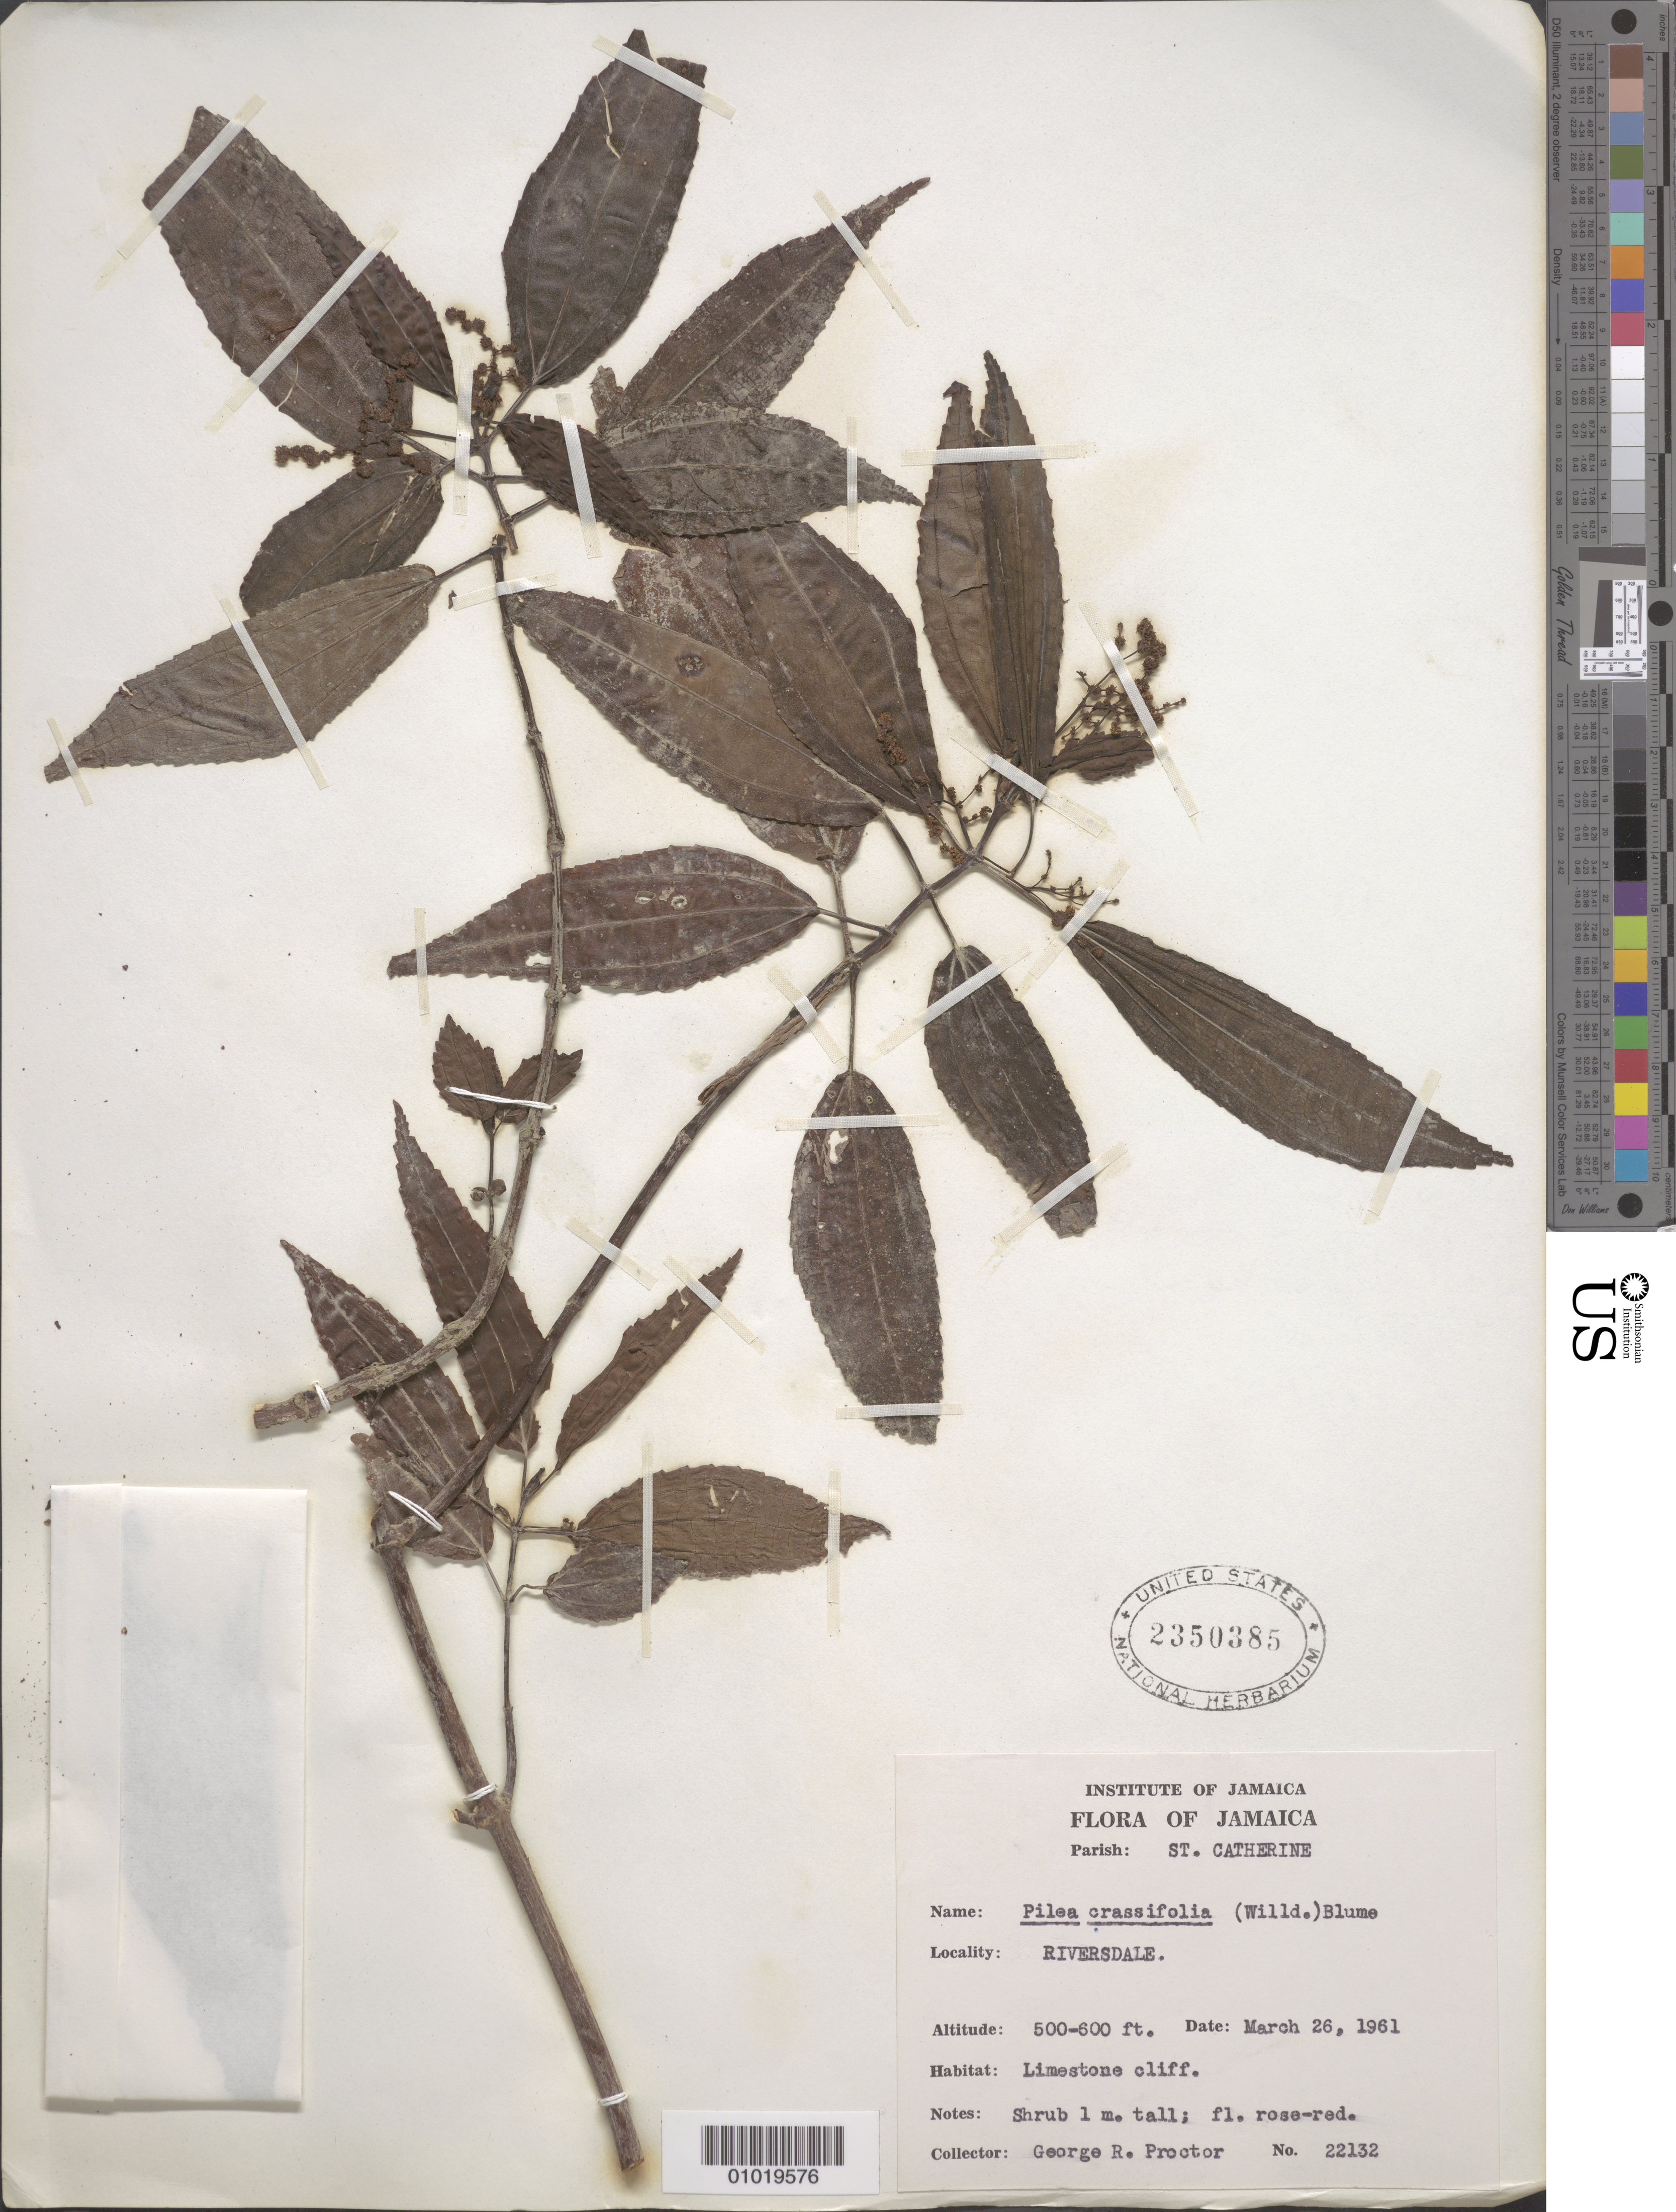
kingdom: Plantae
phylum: Tracheophyta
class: Magnoliopsida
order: Rosales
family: Urticaceae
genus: Pilea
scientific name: Pilea crassifolia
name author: (Willd.) Blume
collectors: G. R. Proctor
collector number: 22132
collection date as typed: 26 Mar 1961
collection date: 1961-03-26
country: Jamaica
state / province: Saint Catherine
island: Jamaica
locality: Riversdale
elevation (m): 152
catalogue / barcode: US 2350385